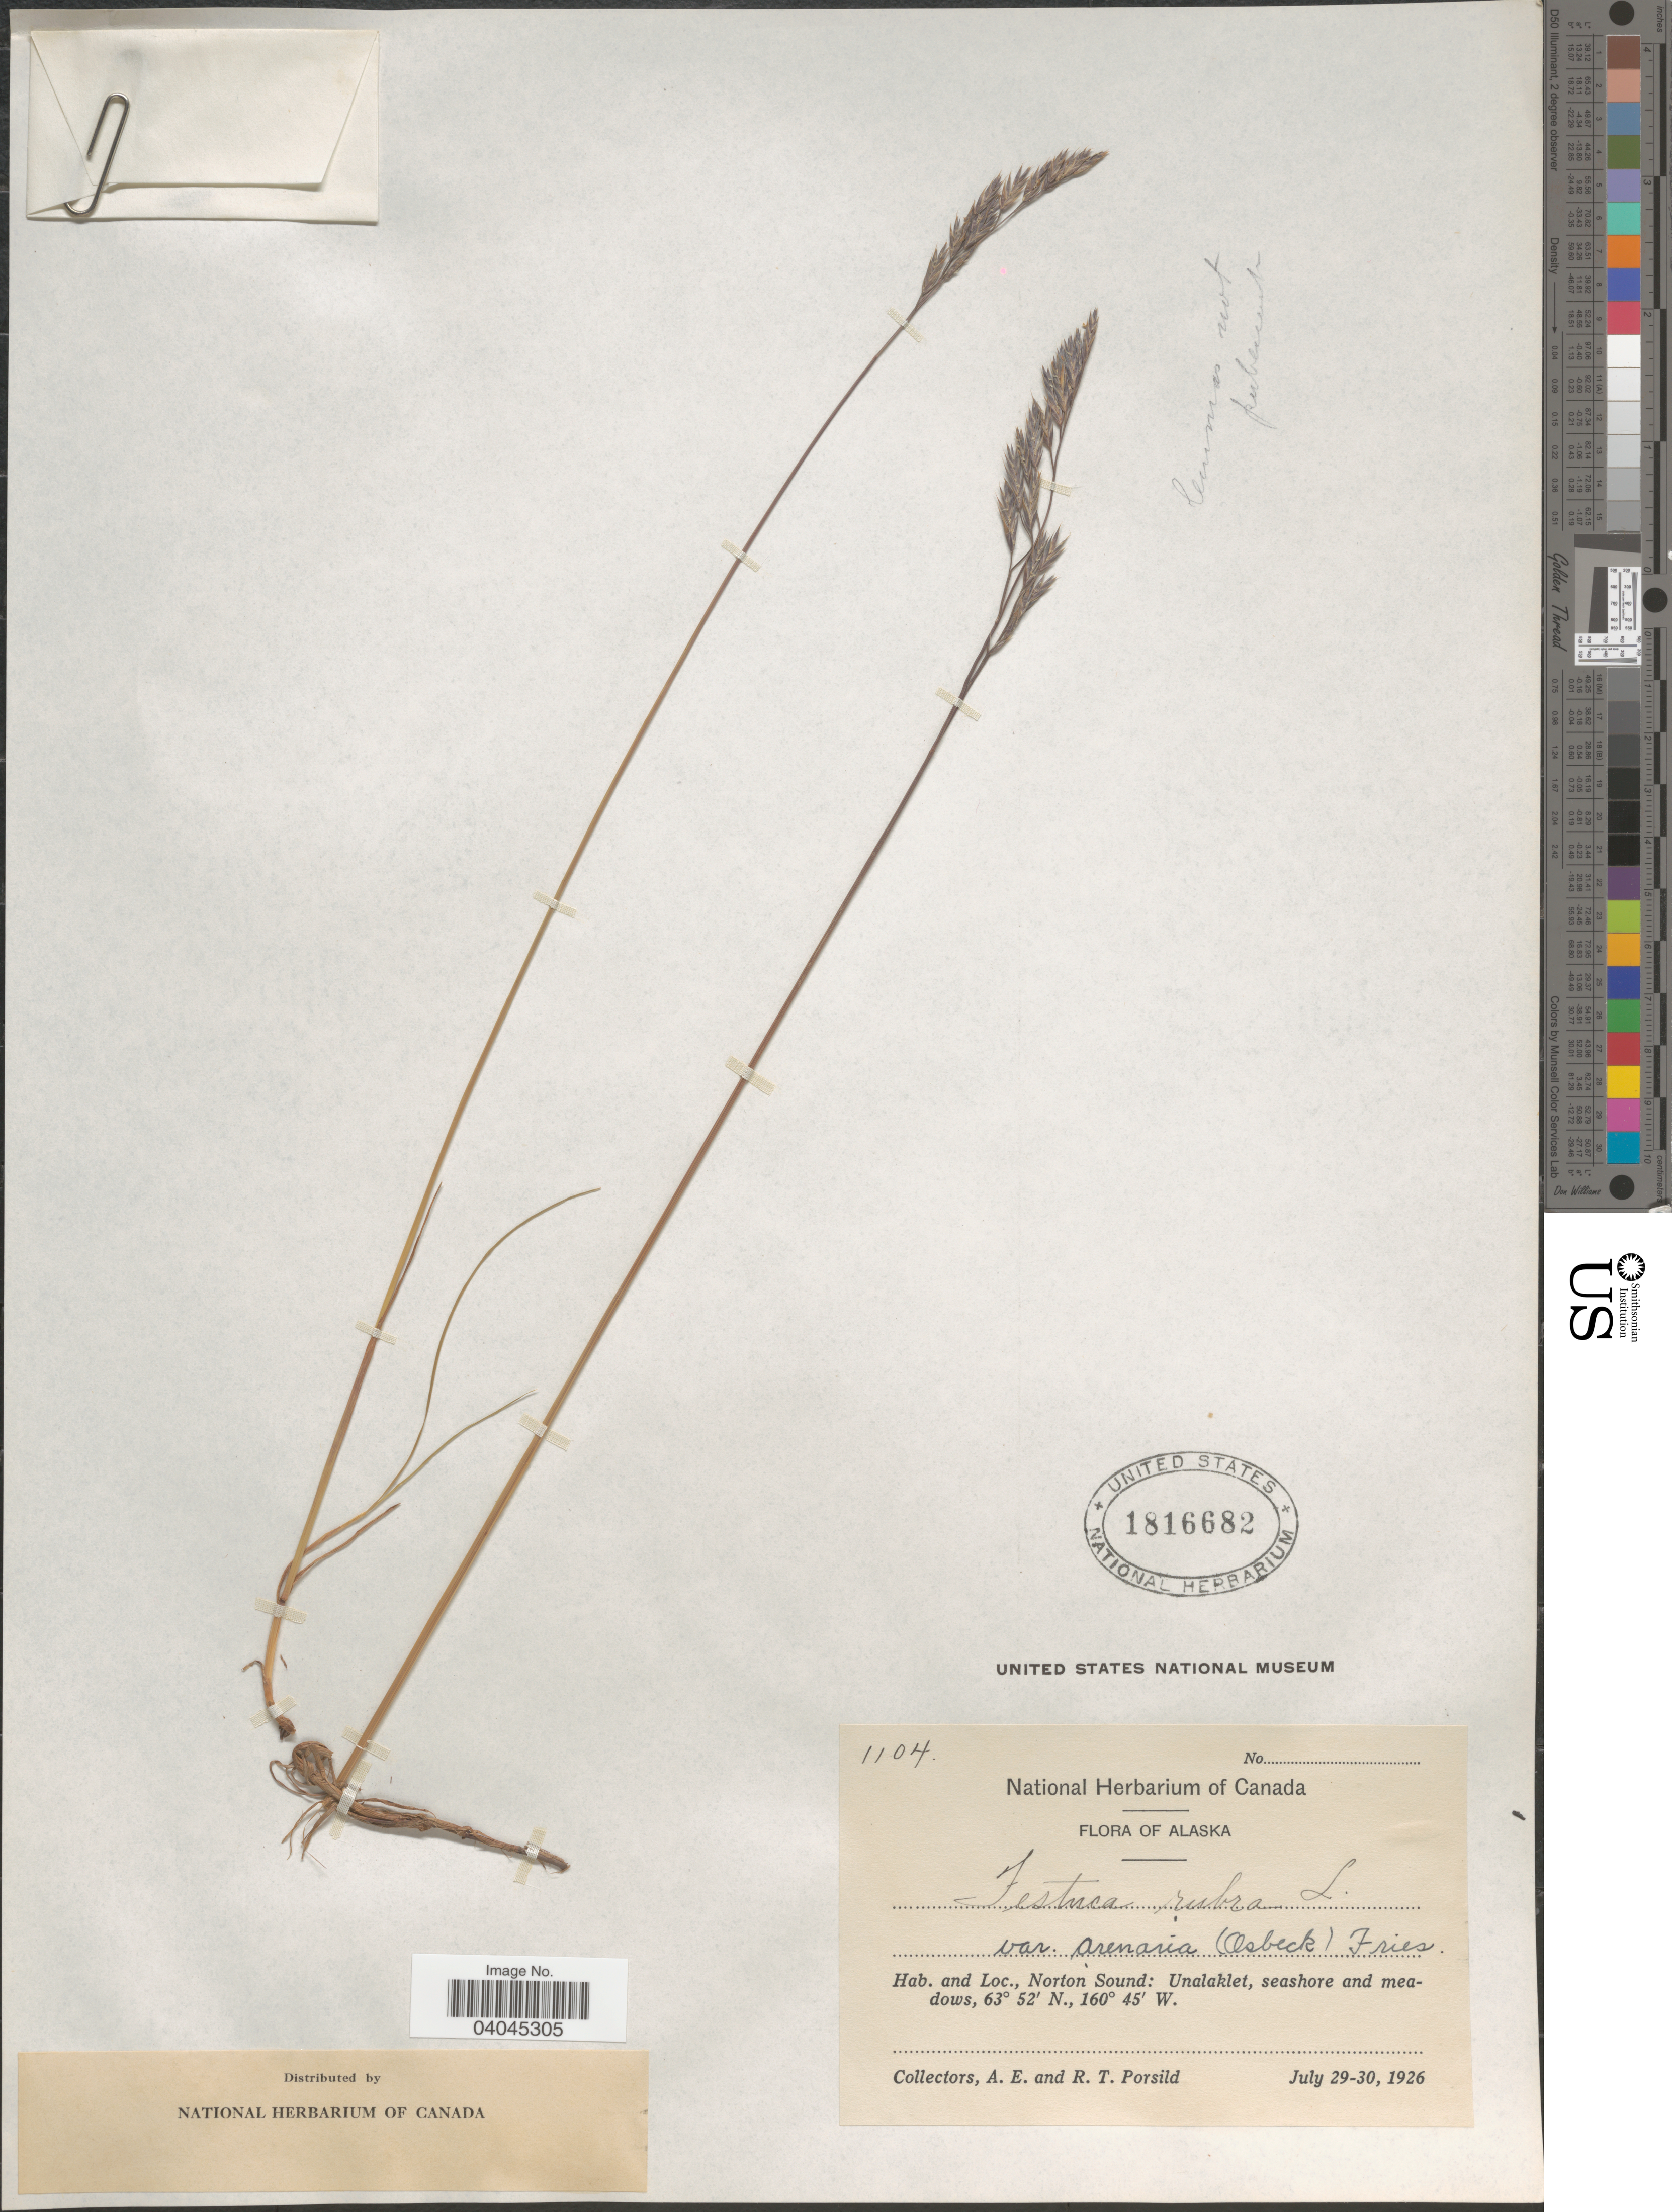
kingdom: Plantae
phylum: Tracheophyta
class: Liliopsida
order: Poales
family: Poaceae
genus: Festuca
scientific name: Festuca rubra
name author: L.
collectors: A. E. Porsild & R. T. Porsild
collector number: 1104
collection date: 1926-07-29/1926-07-30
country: United States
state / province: Alaska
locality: Norton Sound: Unalaklet, seashore and meadows.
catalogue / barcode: US 1816682